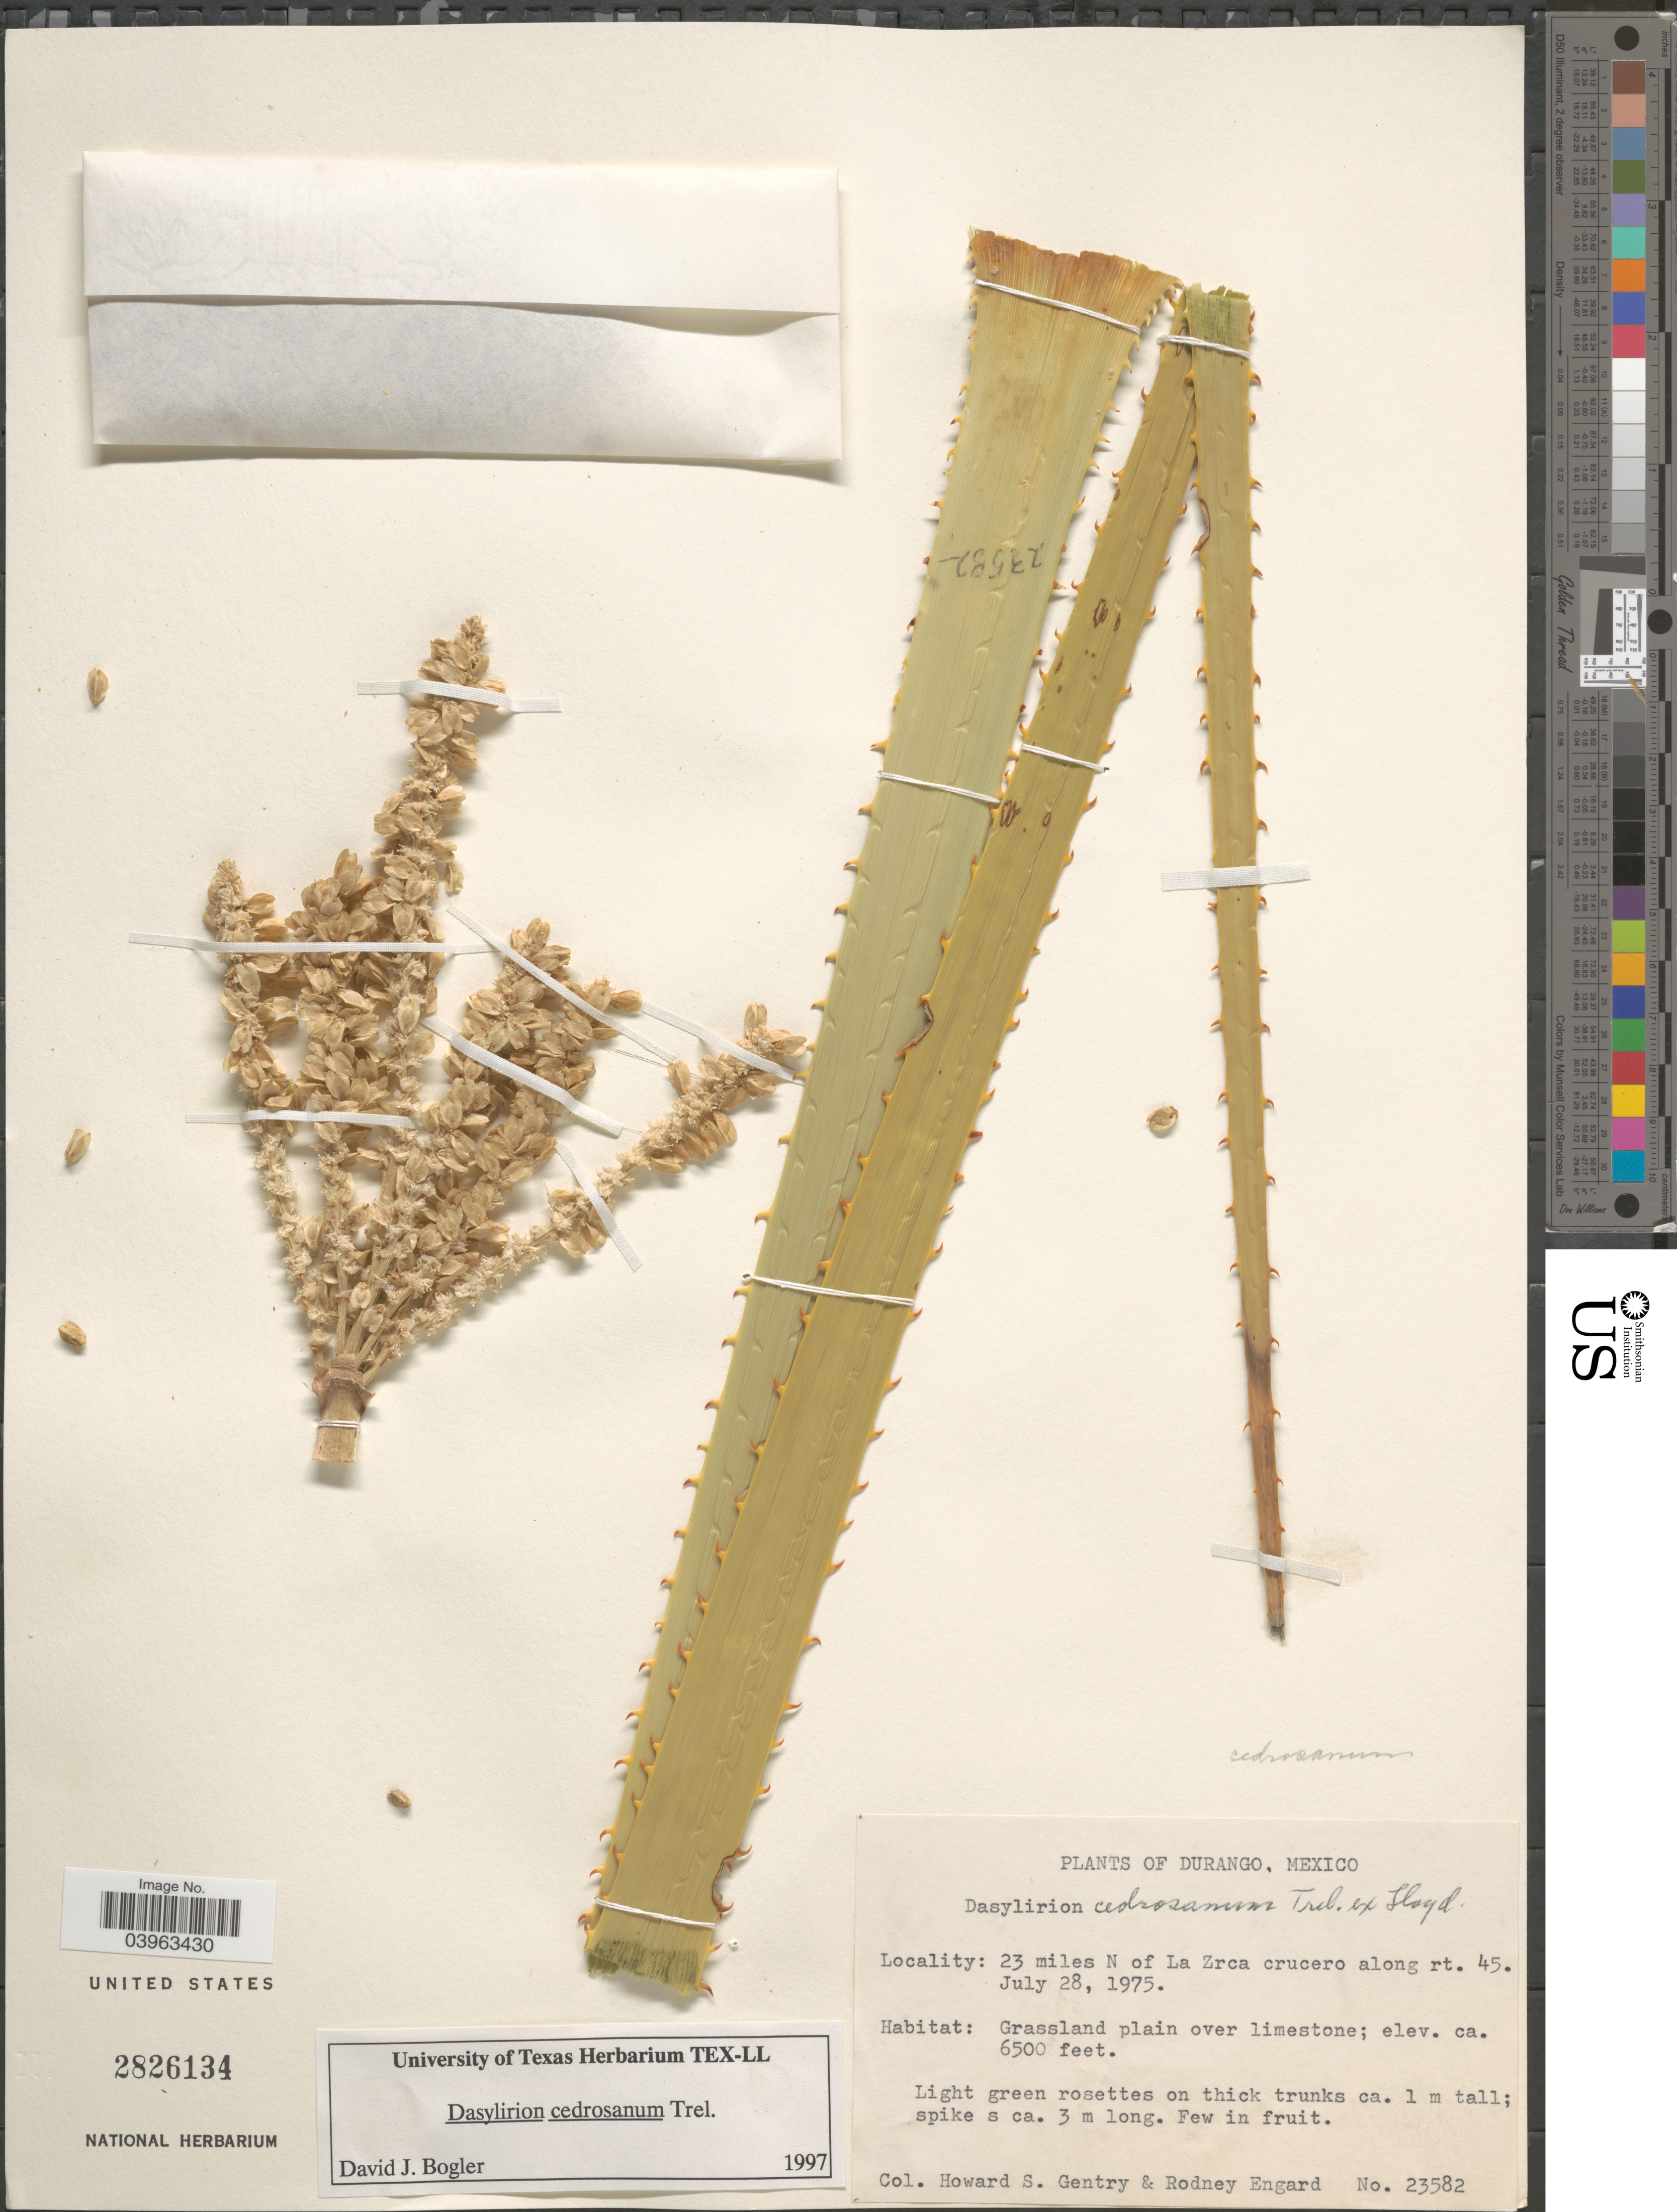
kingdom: Plantae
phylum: Tracheophyta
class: Liliopsida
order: Asparagales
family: Asparagaceae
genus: Dasylirion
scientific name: Dasylirion cedrosanum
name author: Trel.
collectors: H. S. Gentry & R. Engard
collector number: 23582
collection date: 1975-07-28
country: Mexico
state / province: Durango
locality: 23 miles N of La Zrca crucero along rt. 45. Grassland plain over limestone.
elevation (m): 1981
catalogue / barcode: US 2826134